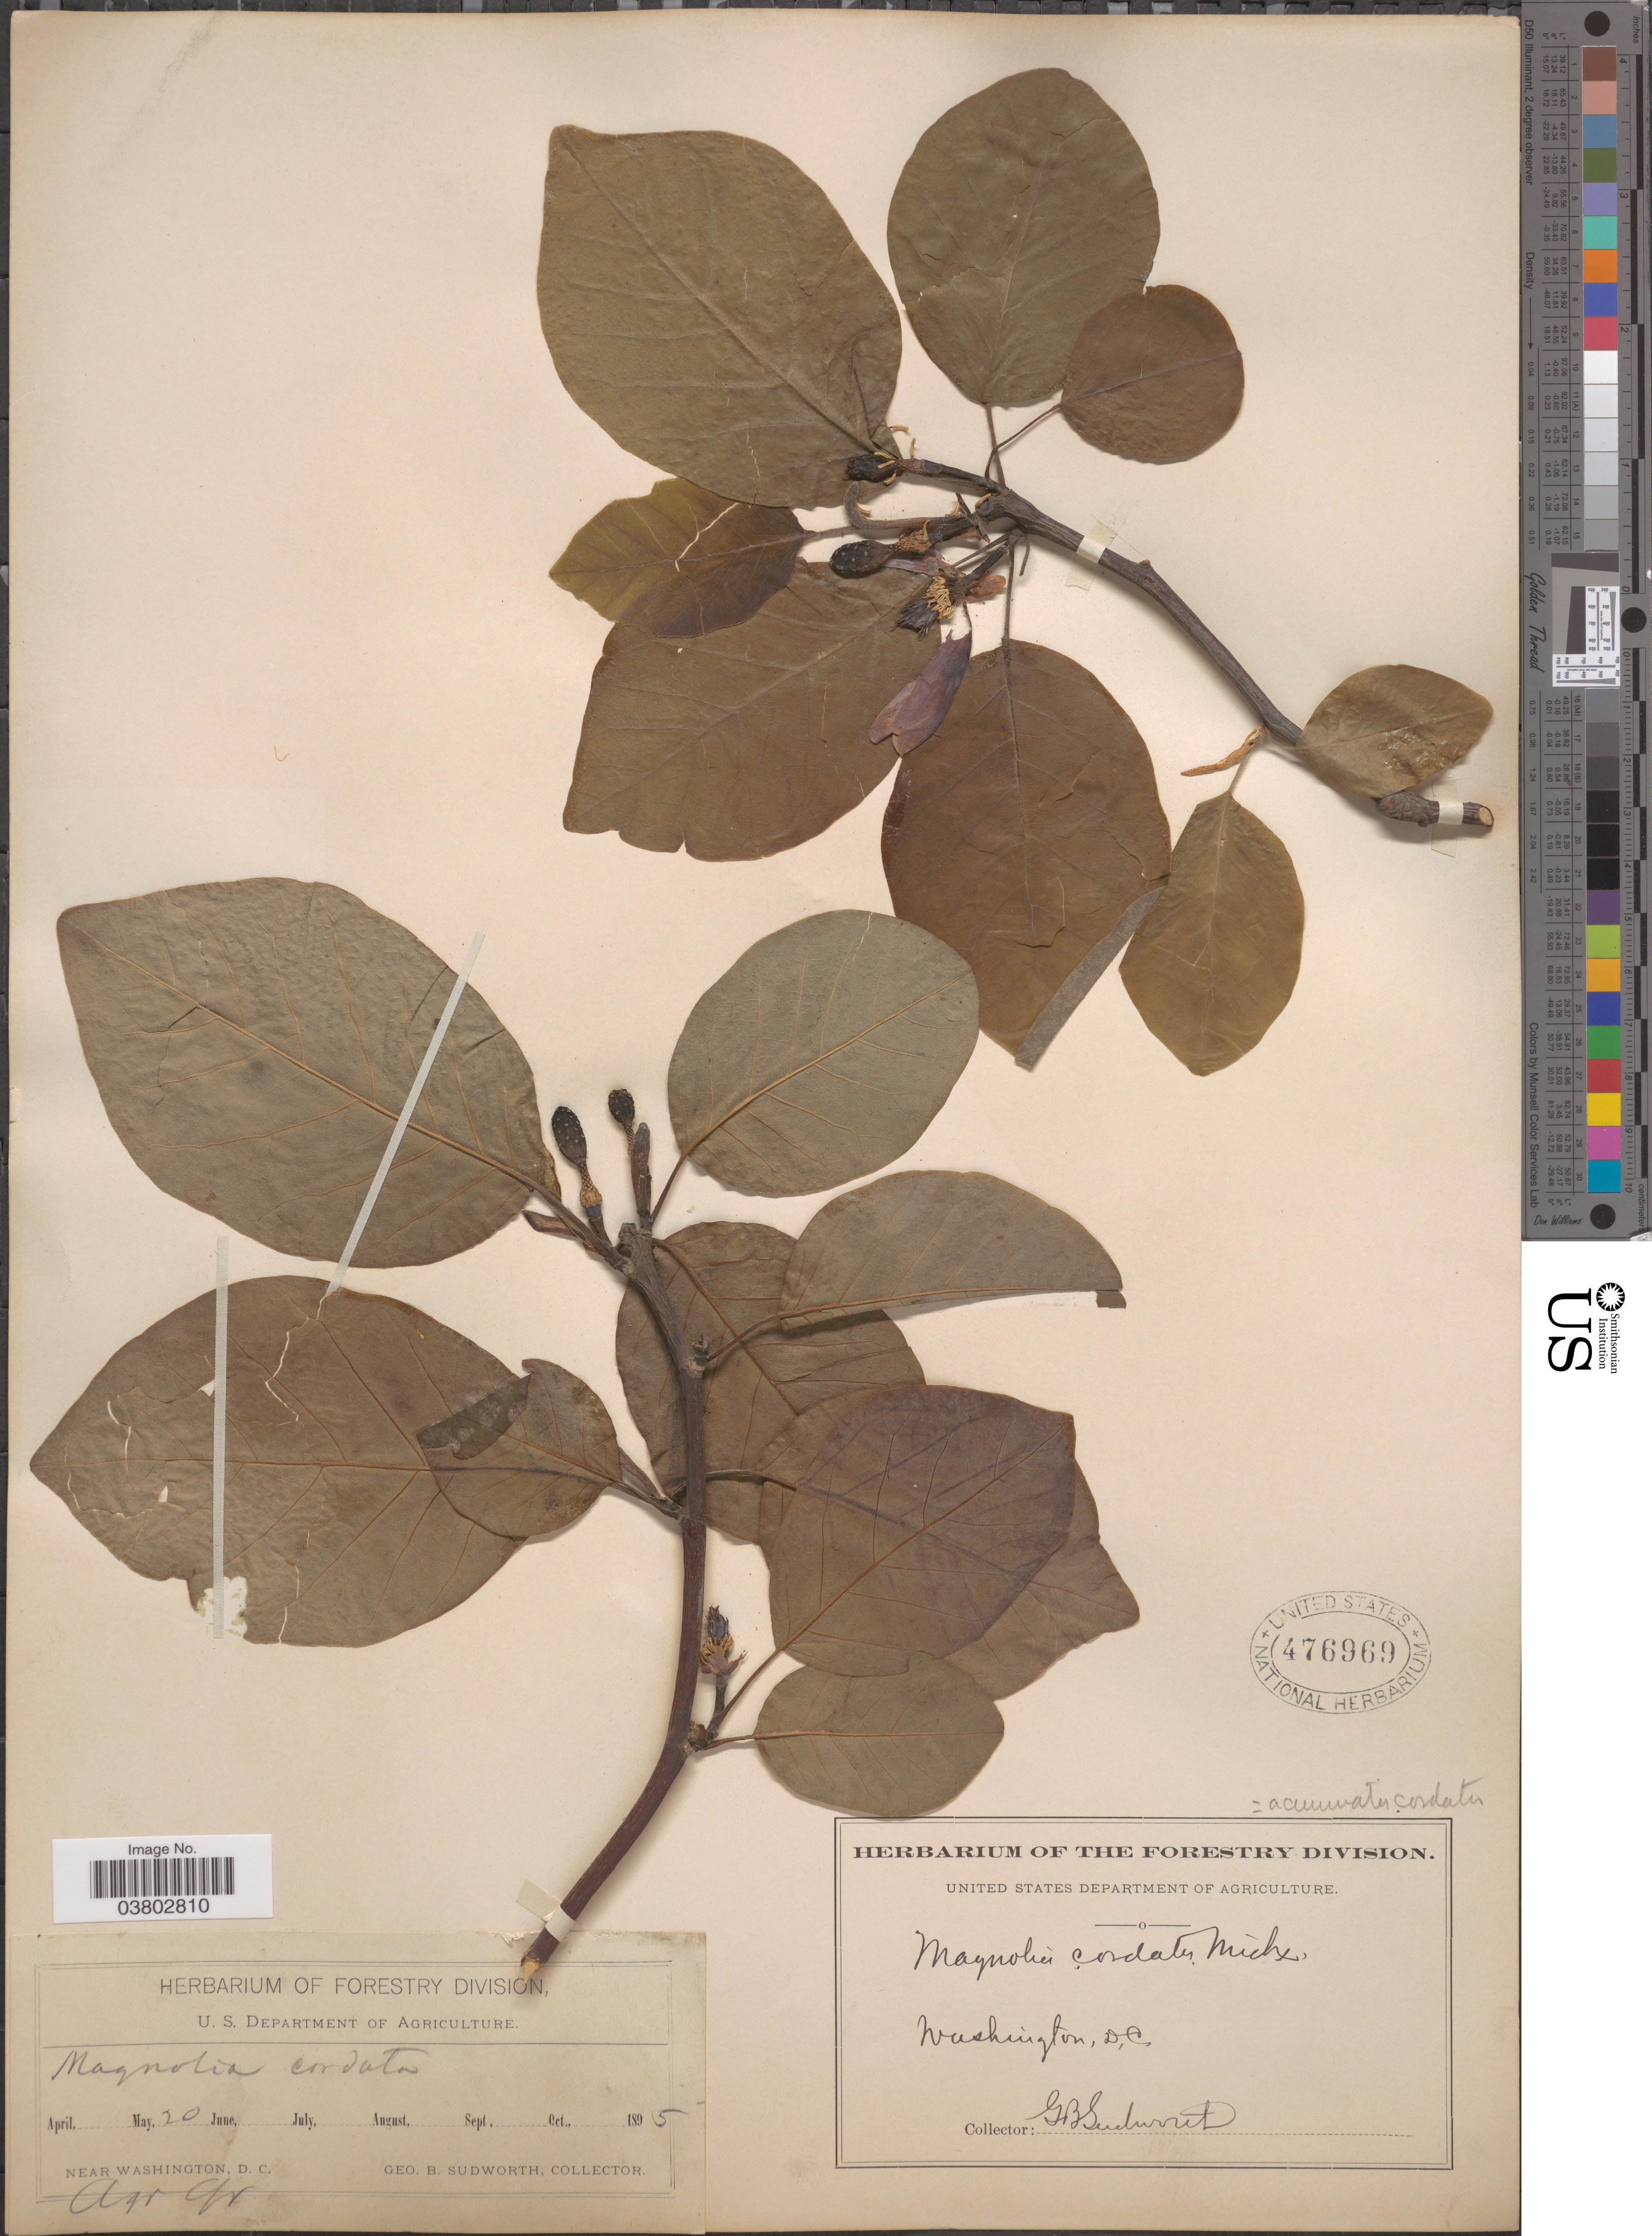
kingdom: Plantae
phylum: Tracheophyta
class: Magnoliopsida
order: Magnoliales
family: Magnoliaceae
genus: Magnolia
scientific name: Magnolia cordata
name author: Michx.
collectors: G. B. Sudworth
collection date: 1895-05-20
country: United States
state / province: District of Columbia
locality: Near Washington. Agr. Gr.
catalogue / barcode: US 476969